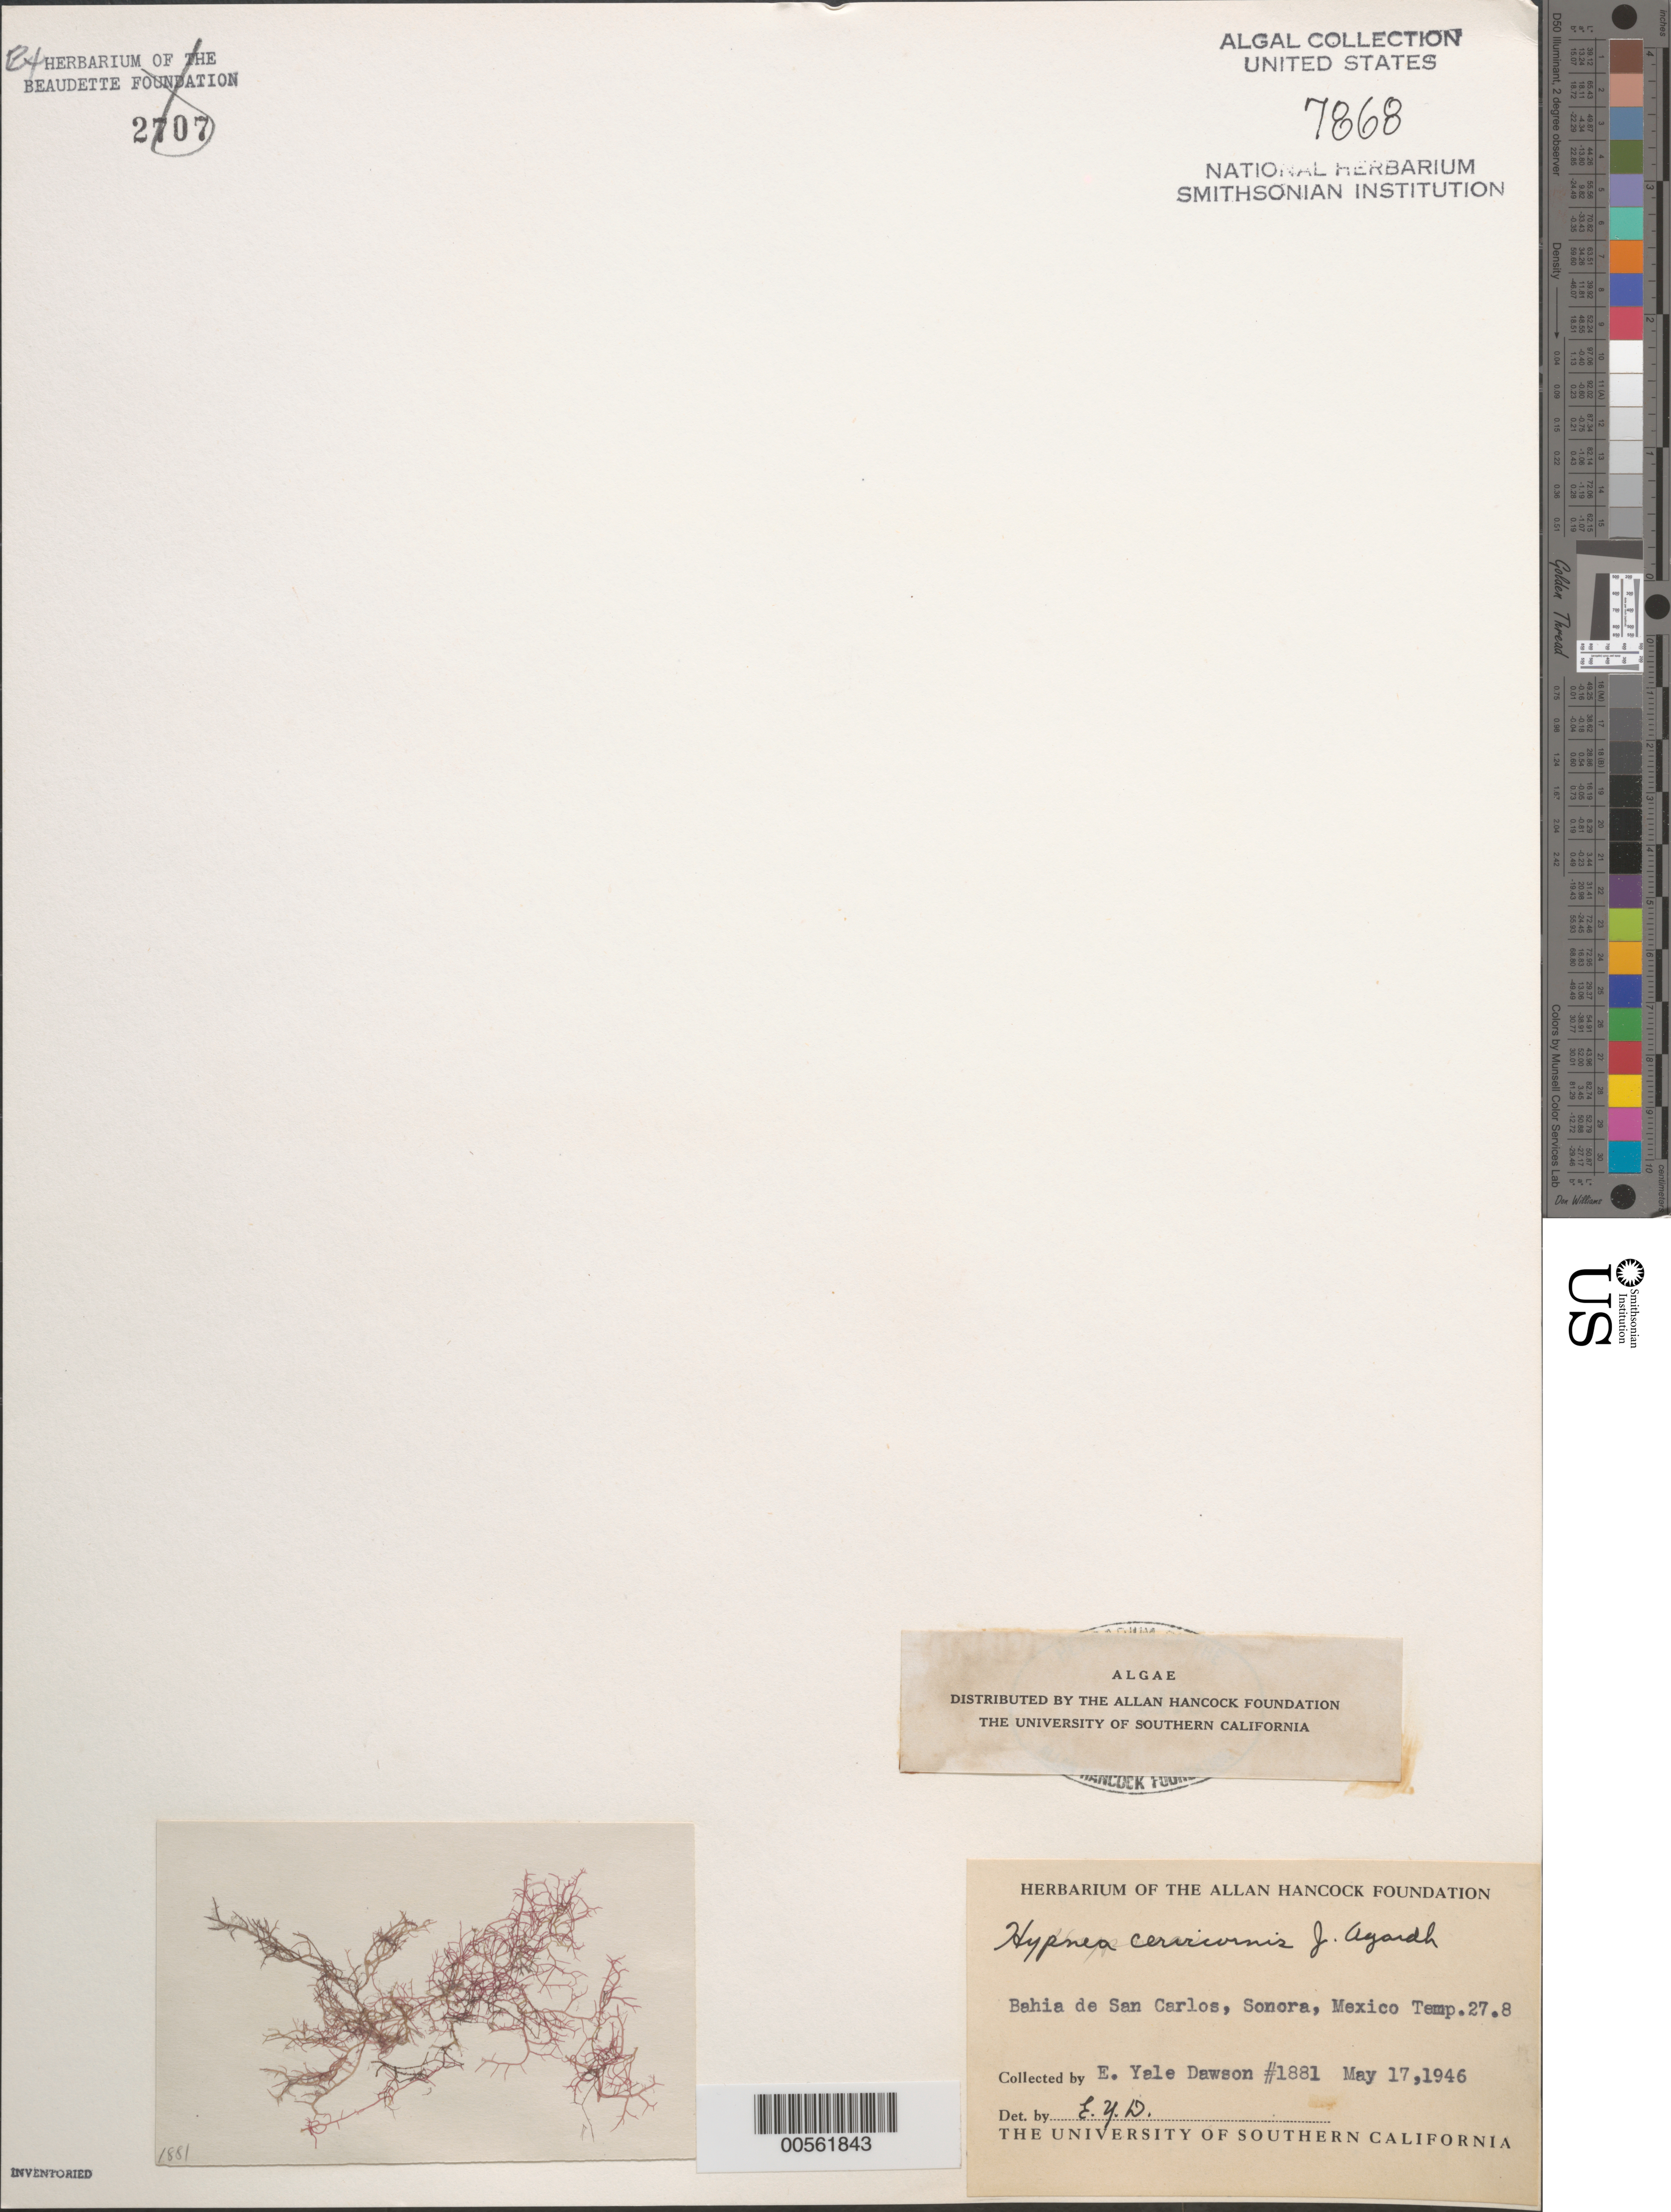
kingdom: Plantae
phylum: Rhodophyta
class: Florideophyceae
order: Gigartinales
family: Cystocloniaceae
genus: Hypnea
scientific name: Hypnea cervicornis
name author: J. Agardh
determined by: Dawson, E. Y.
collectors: E. Y. Dawson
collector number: EYD 1881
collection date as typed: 17 May 1946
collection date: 1946-05-17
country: Mexico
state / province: Sonora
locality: Bahia de San Carlos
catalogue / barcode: US 7868